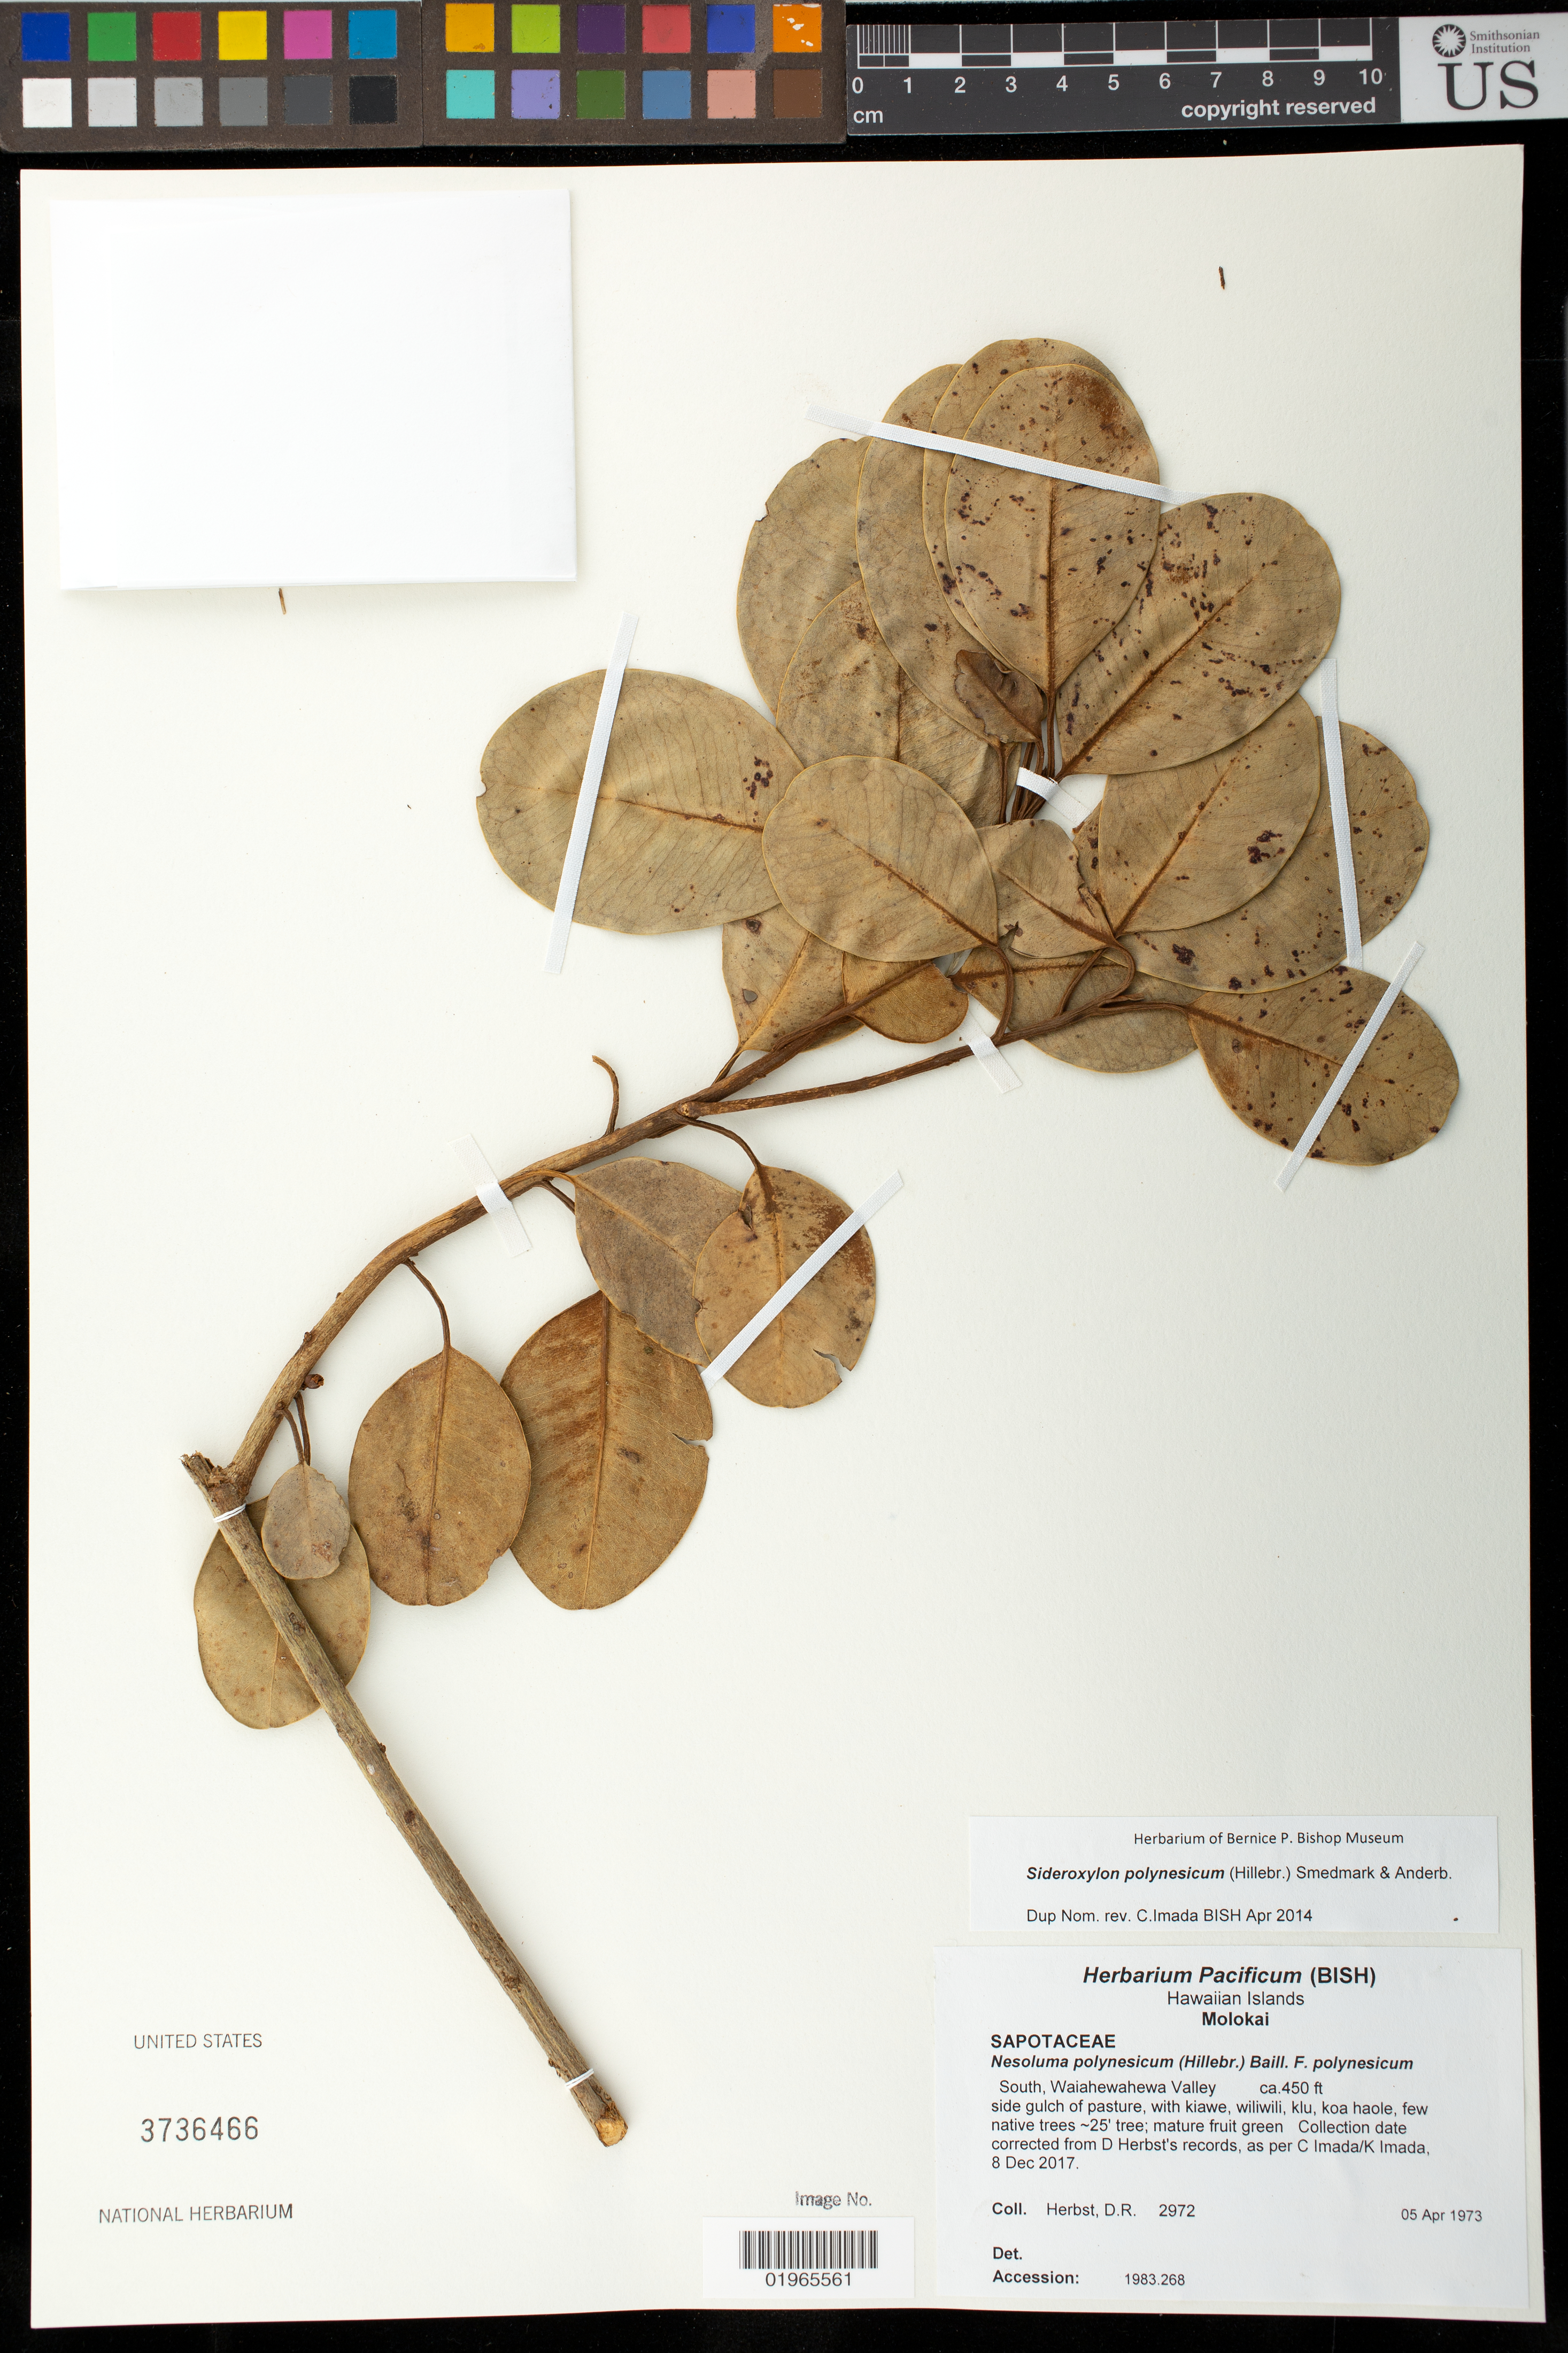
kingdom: Plantae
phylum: Tracheophyta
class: Magnoliopsida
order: Ericales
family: Sapotaceae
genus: Sideroxylon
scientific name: Sideroxylon polynesicum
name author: (Hillebr.) Smedmark & Anderb.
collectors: D. R. Herbst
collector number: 2972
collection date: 1973-04-05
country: United States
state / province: Hawaii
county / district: Maui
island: Moloka'i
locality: South Waiahewahewa Valley, side gulch of pasture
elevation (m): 137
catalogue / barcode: US 3736466